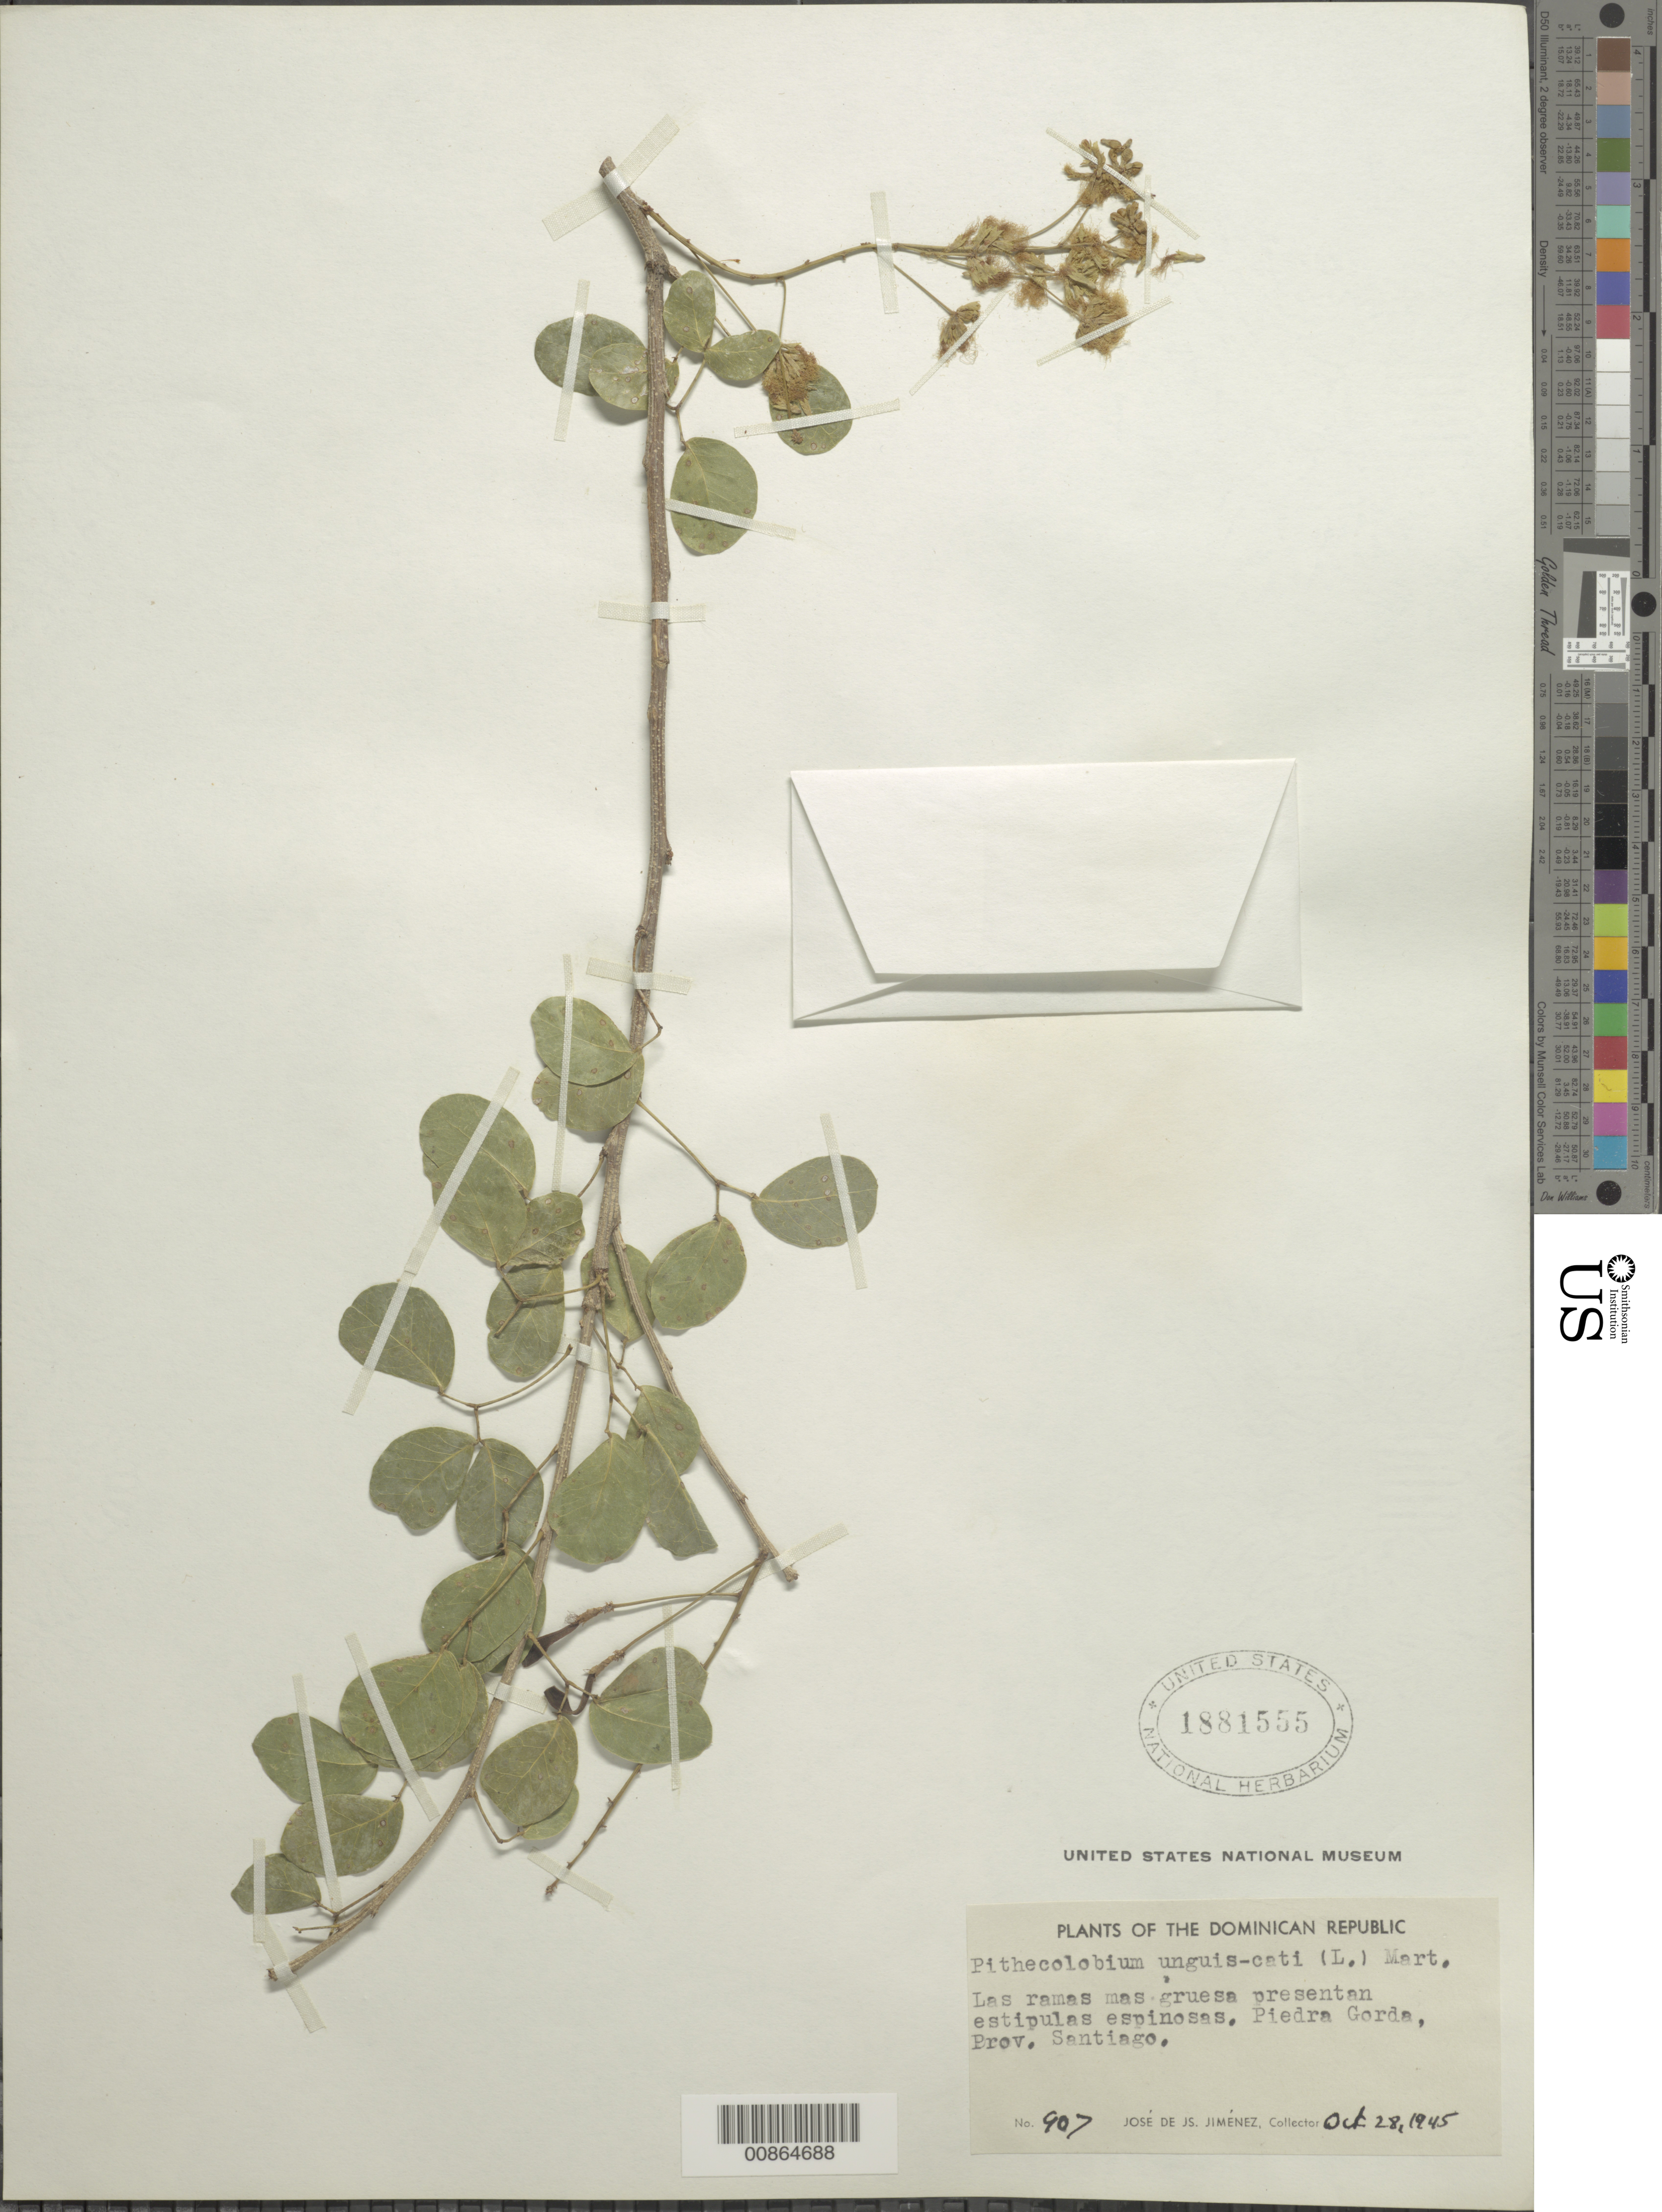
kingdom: Plantae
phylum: Tracheophyta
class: Magnoliopsida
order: Fabales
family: Fabaceae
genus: Pithecellobium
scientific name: Pithecellobium unguis-cati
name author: (L.) Benth.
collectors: J. J. Jiménez Almonte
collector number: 907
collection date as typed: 28 Oct 1945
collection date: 1945-10-28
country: Dominican Republic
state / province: Santiago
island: Hispaniola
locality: Piedra Gorda.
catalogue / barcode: US 1881555